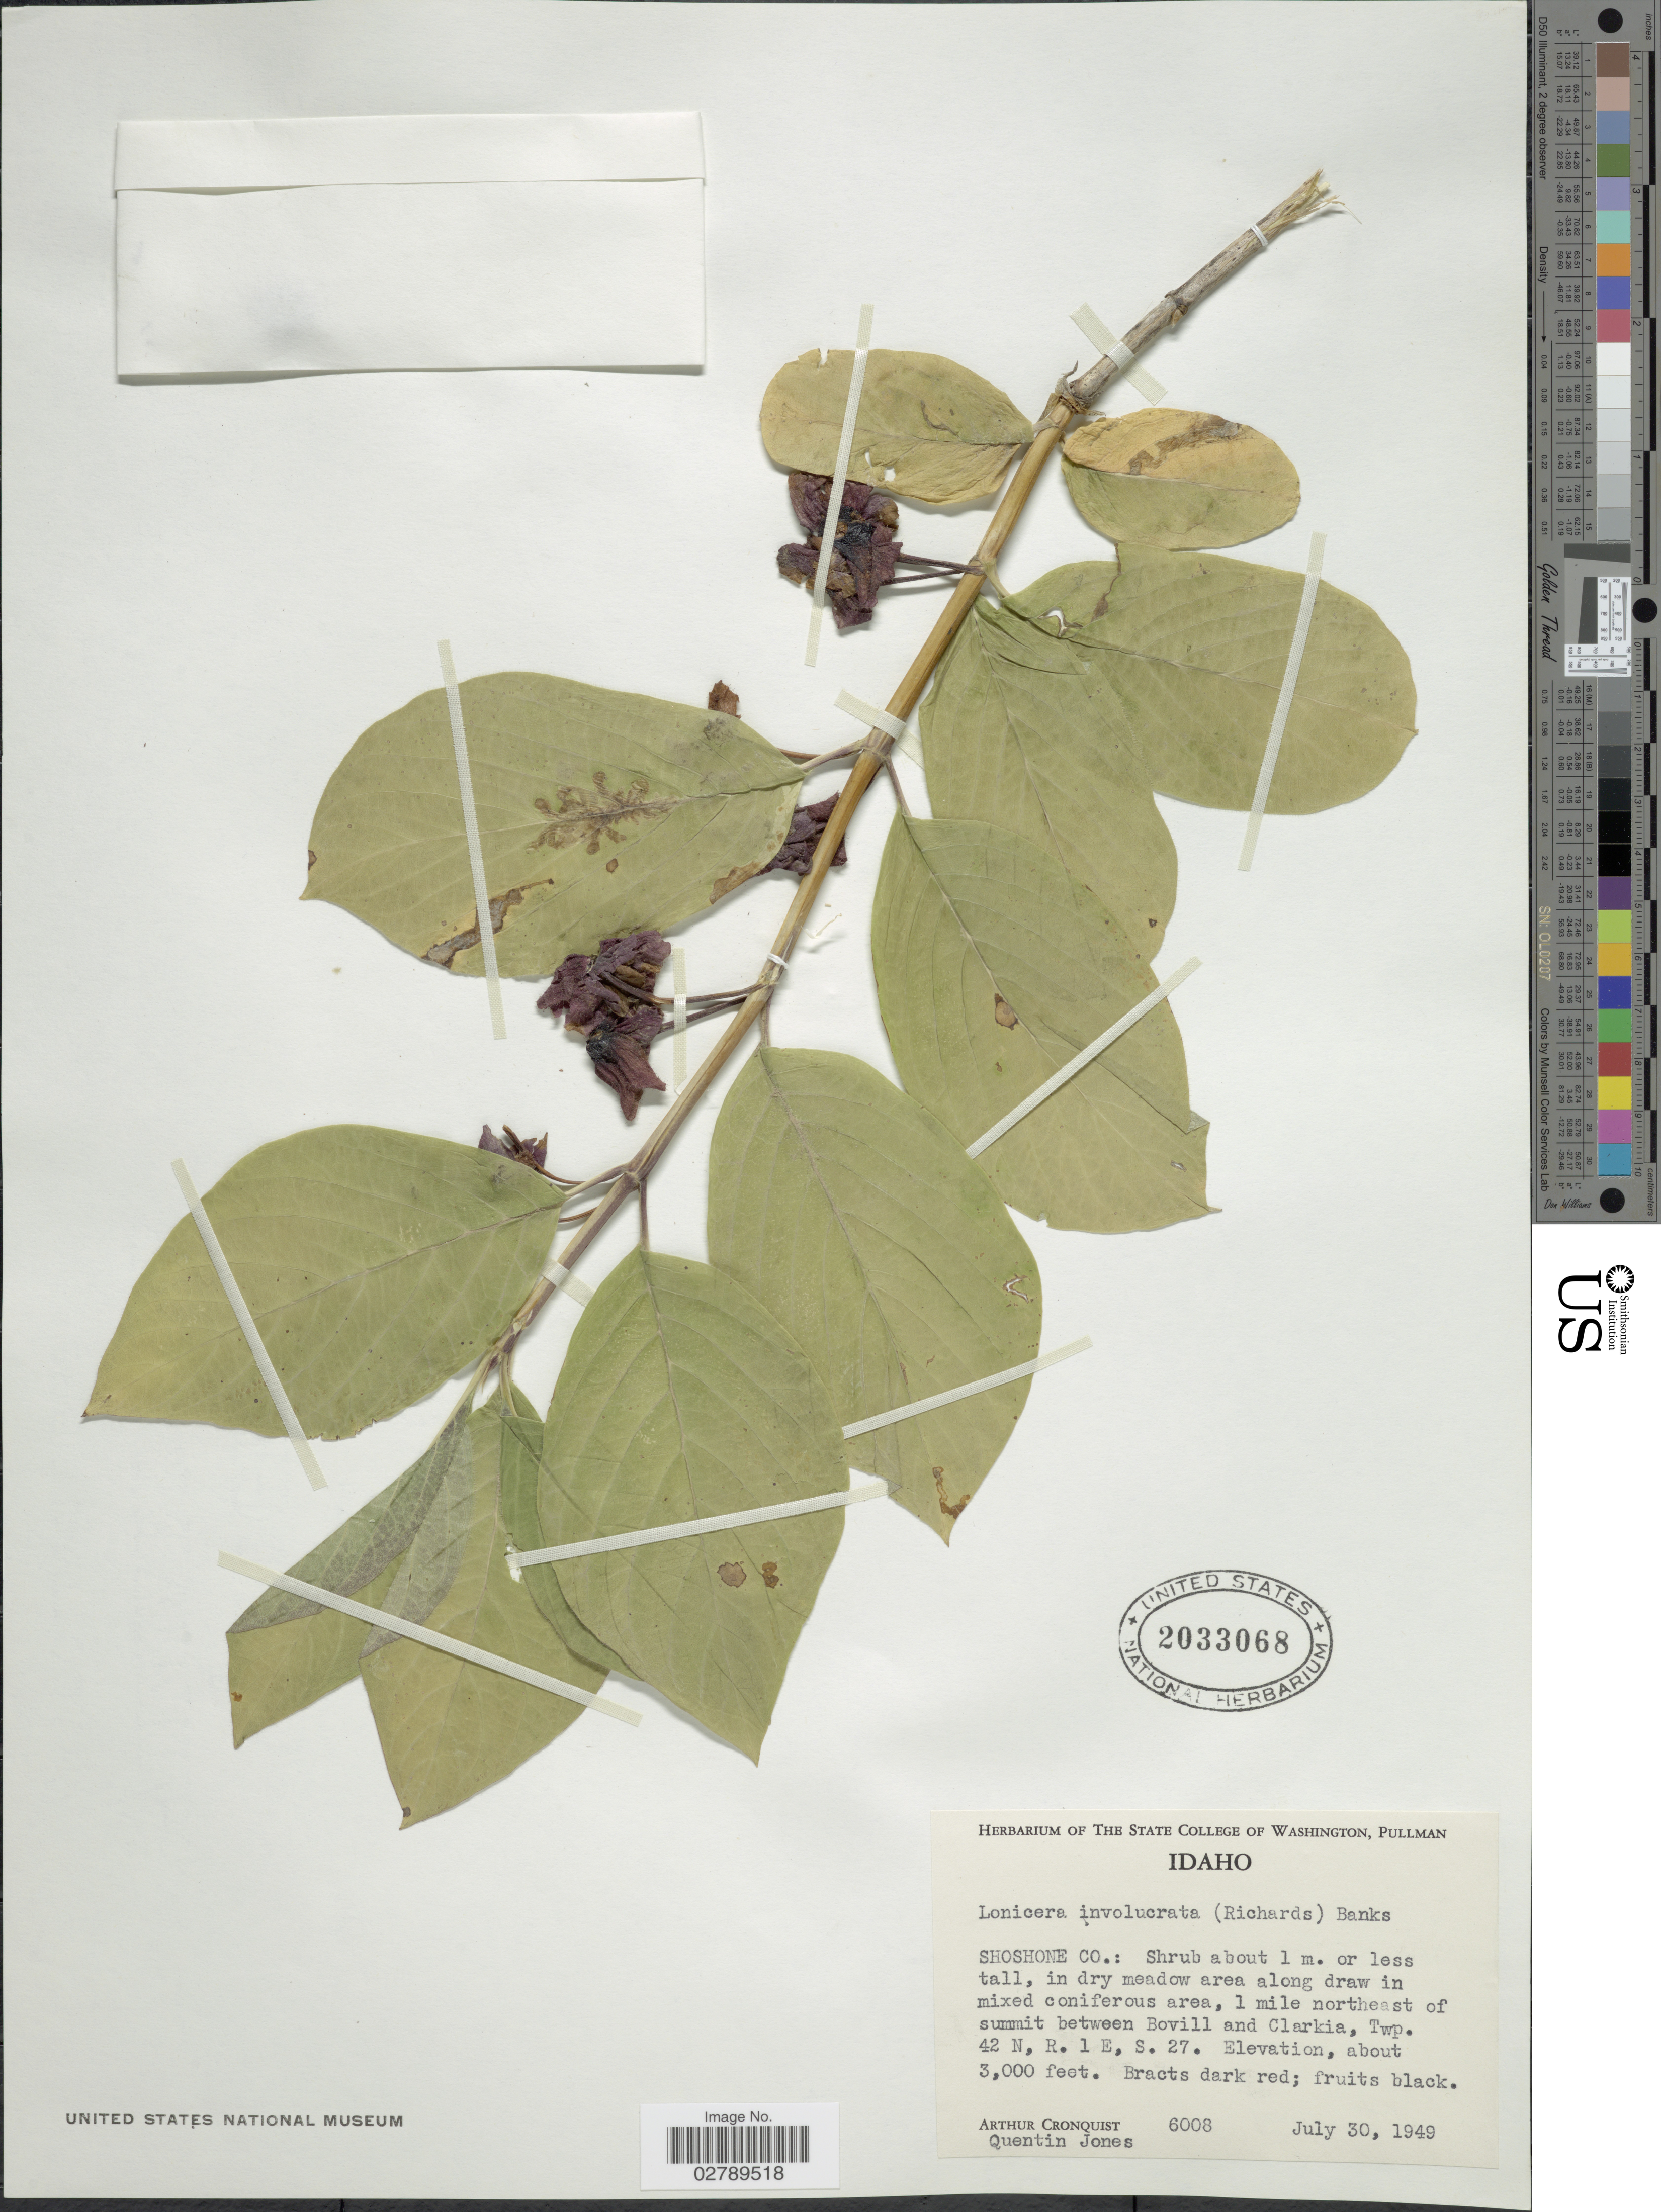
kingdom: Plantae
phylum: Tracheophyta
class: Magnoliopsida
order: Dipsacales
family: Caprifoliaceae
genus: Lonicera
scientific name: Lonicera involucrata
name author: (Richardson) Banks ex Spreng.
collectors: A. J. Cronquist & Q. Jones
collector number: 6008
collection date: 1949-07-30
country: United States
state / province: Idaho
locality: Shoshone Co.: Shrub about 1 m. or less tall, in dry meadow area along draw in mixed coniferous area, 1 mile northeast of summit between Bovill and Clarkia, Twp. 42 N, R. 1 E, S. 27.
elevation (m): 914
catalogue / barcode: US 2033068